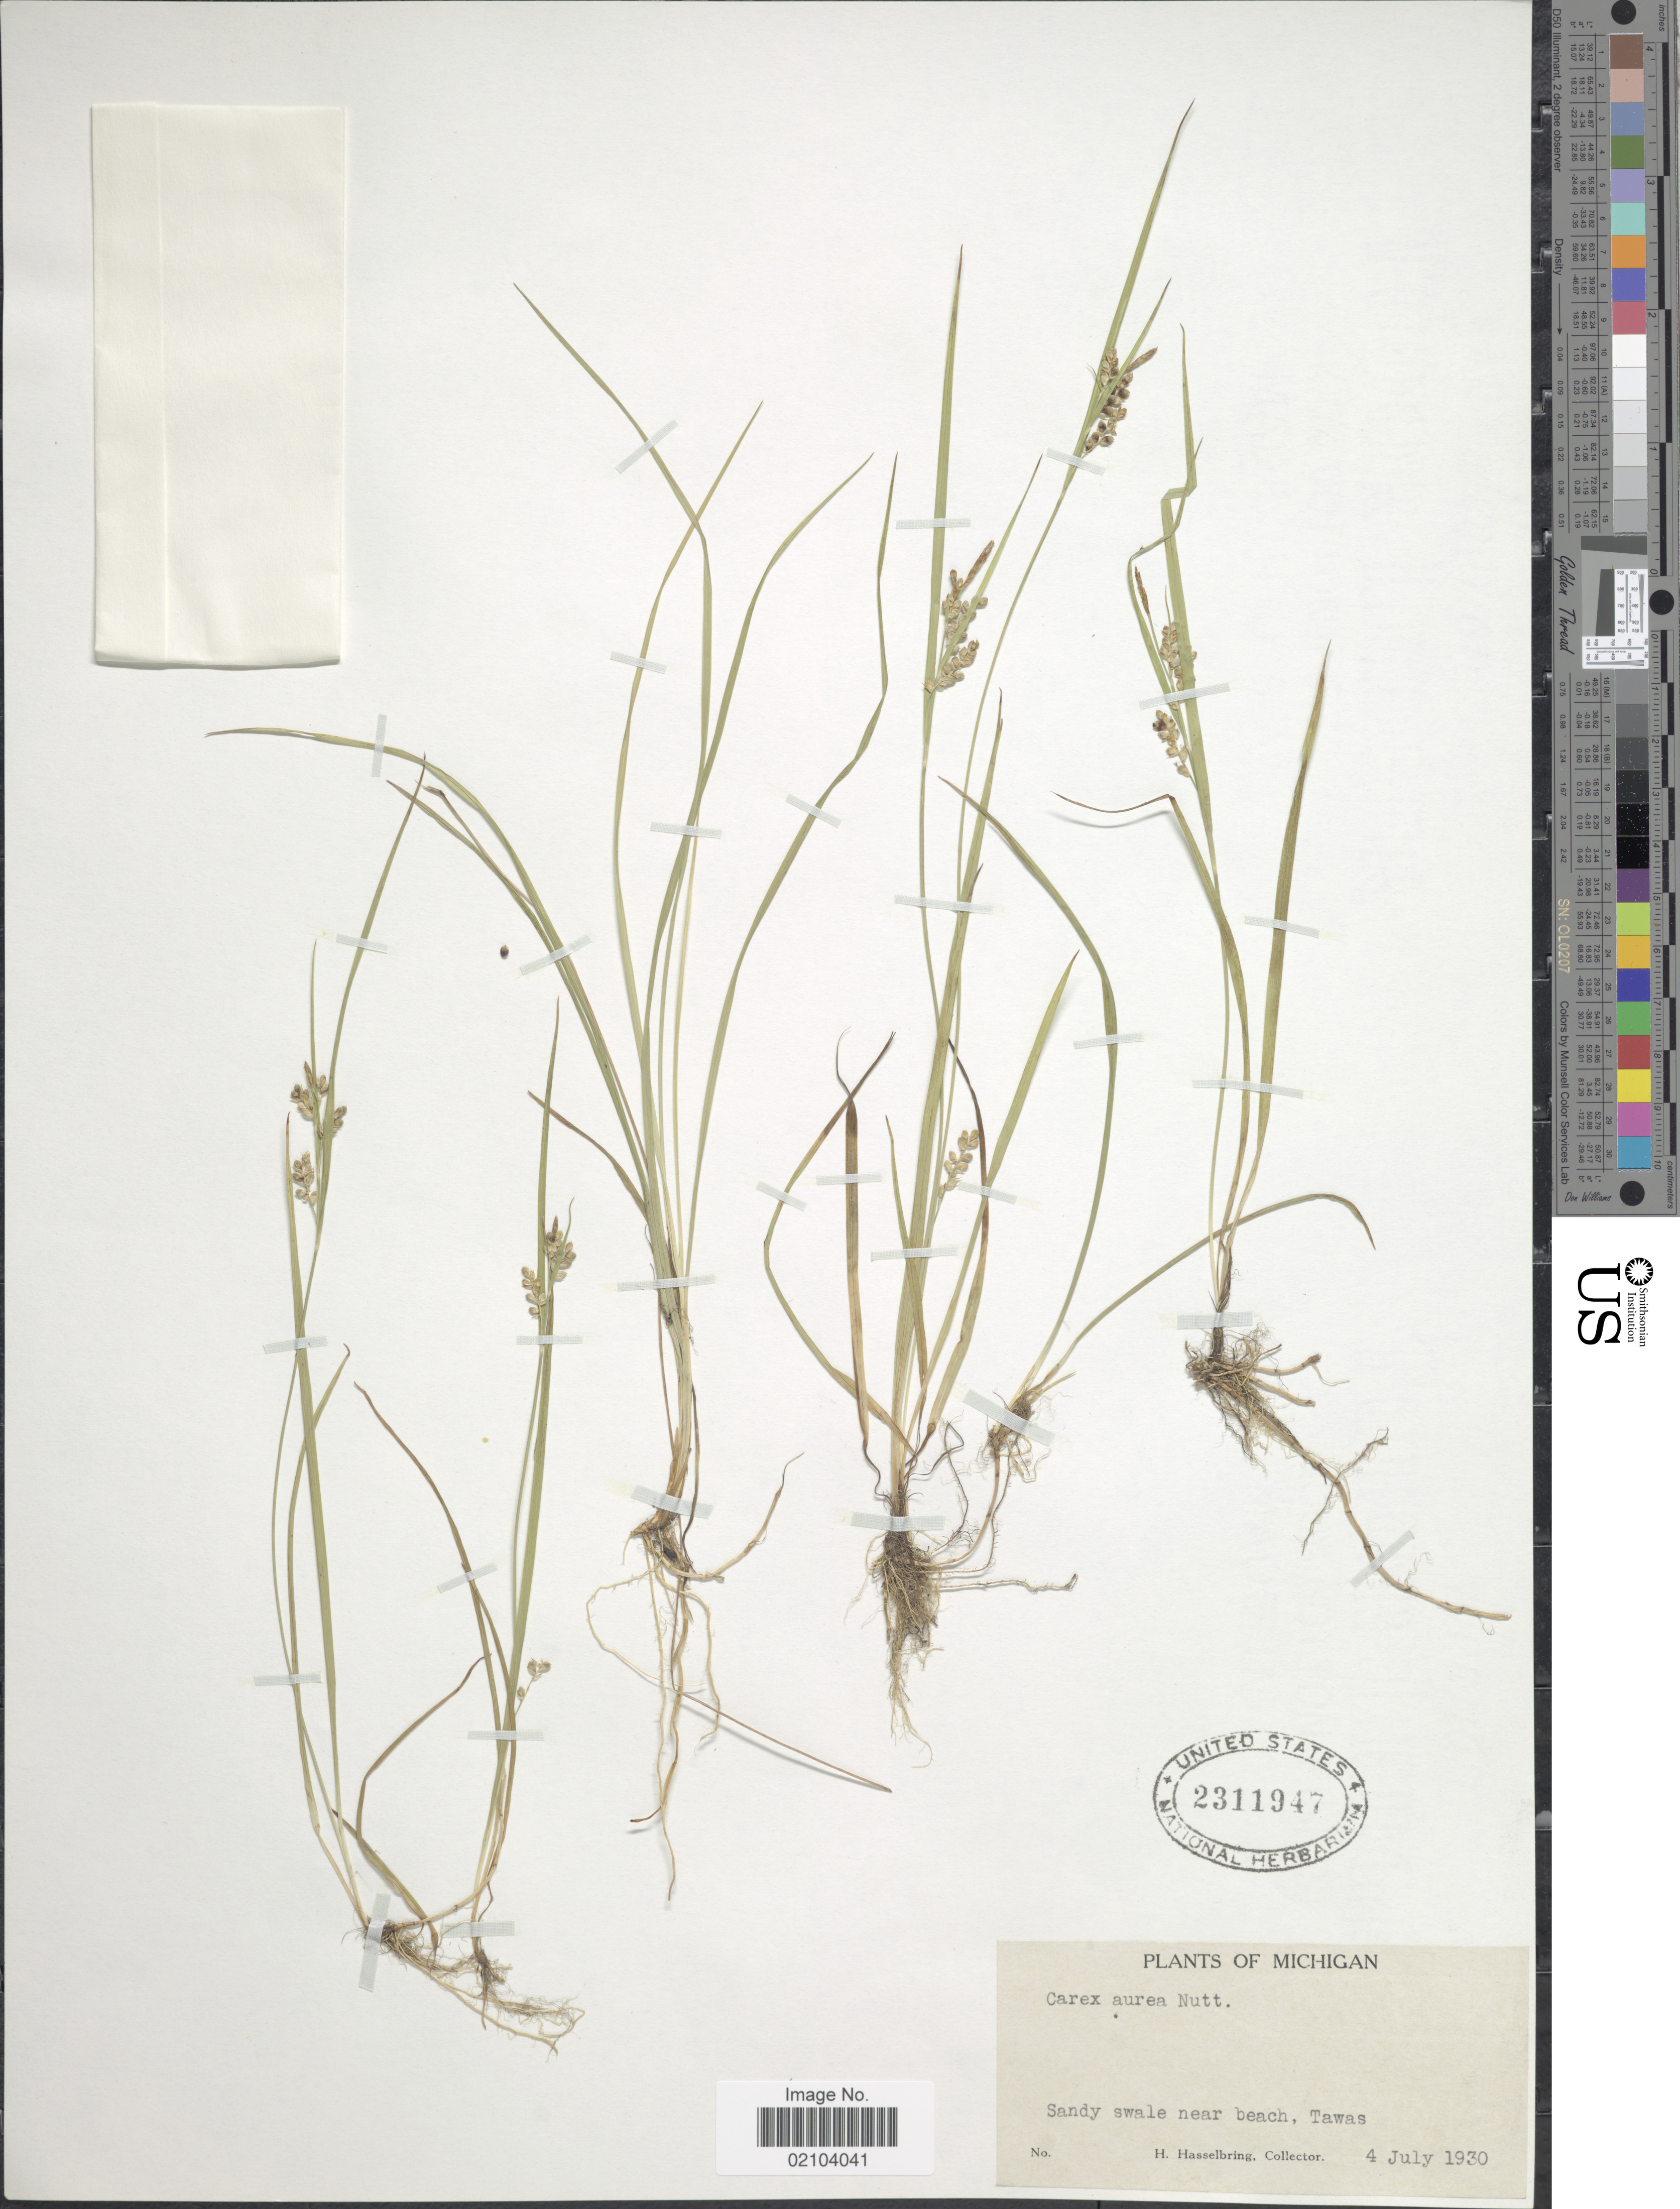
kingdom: Plantae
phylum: Tracheophyta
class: Liliopsida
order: Poales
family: Cyperaceae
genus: Carex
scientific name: Carex aurea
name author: Nutt.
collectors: H. Hasselbring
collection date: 1930-07-04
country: United States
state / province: Michigan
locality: Sandy swale near beach, Tawas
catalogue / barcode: US 2311947